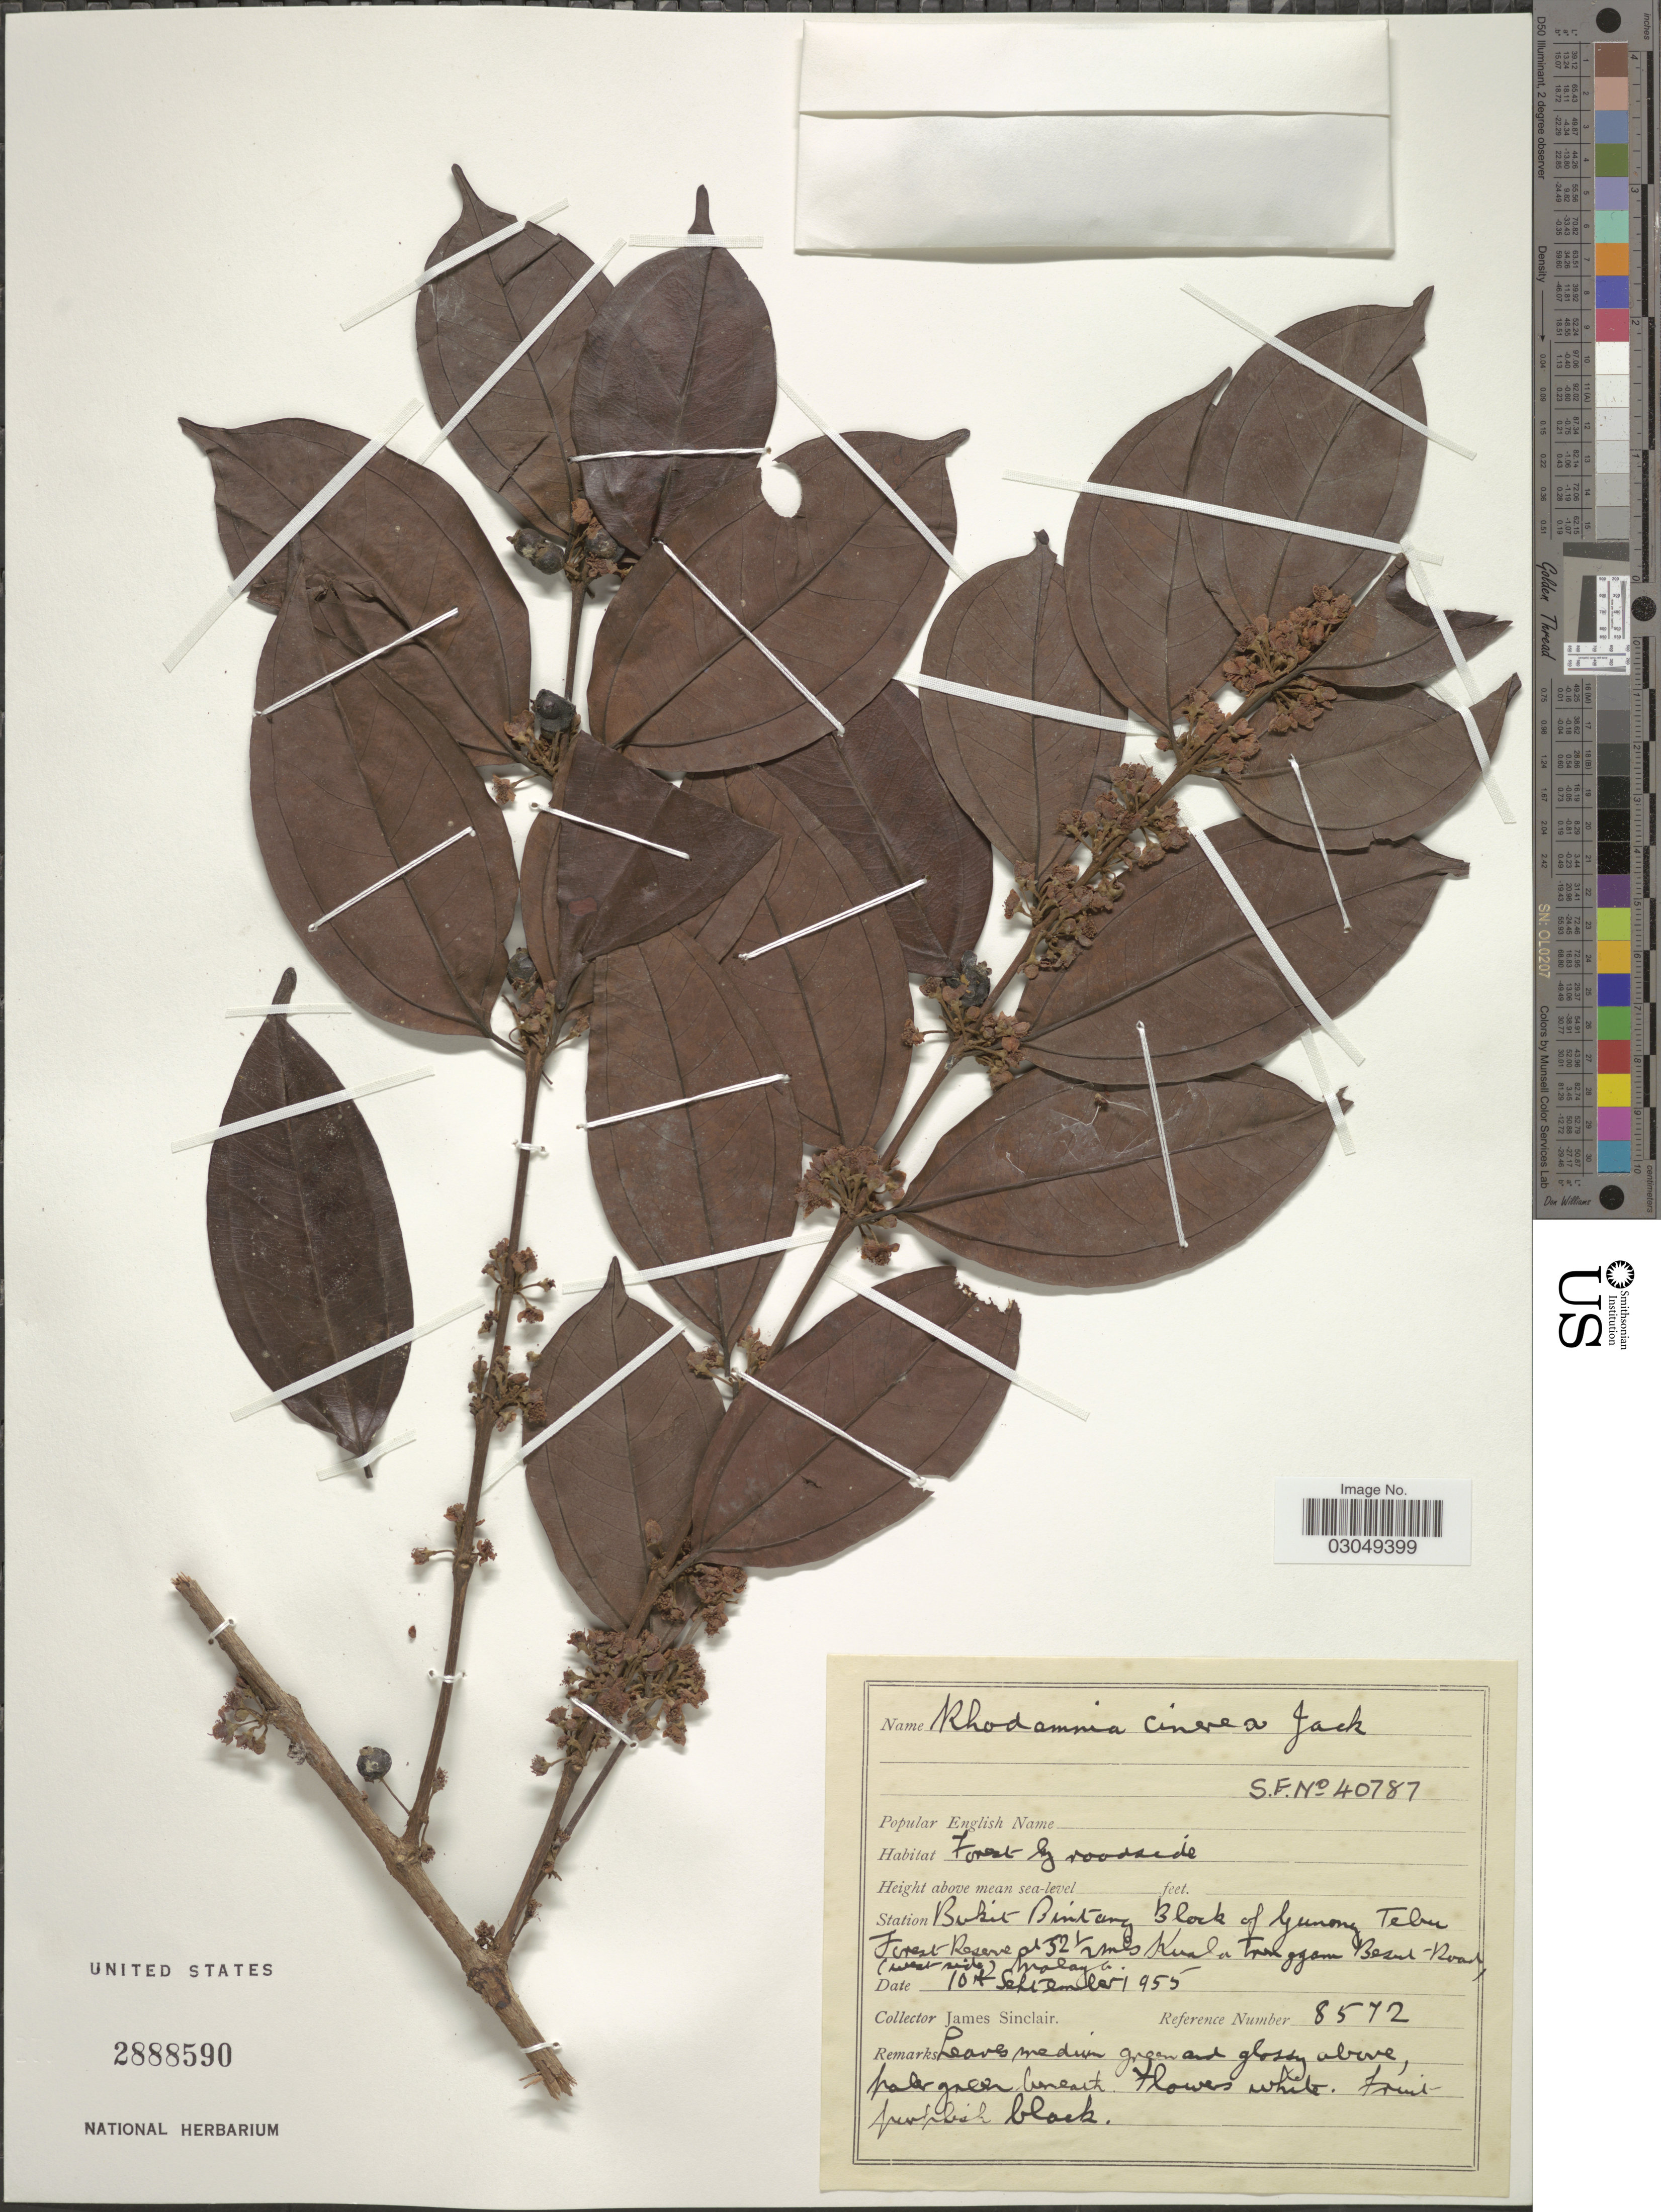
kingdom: Plantae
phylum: Tracheophyta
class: Magnoliopsida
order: Myrtales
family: Myrtaceae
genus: Rhodamnia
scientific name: Rhodamnia cinerea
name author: Jack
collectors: J. Sinclair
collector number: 8572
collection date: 1955-09-10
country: Malaysia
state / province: Terengganu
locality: Station Bukit Bintang Block of Gunong Tebu Forest Reserve at 52½ mls Kuala Trengganu Besut Road (west side) Malaya.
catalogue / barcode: US 2888590